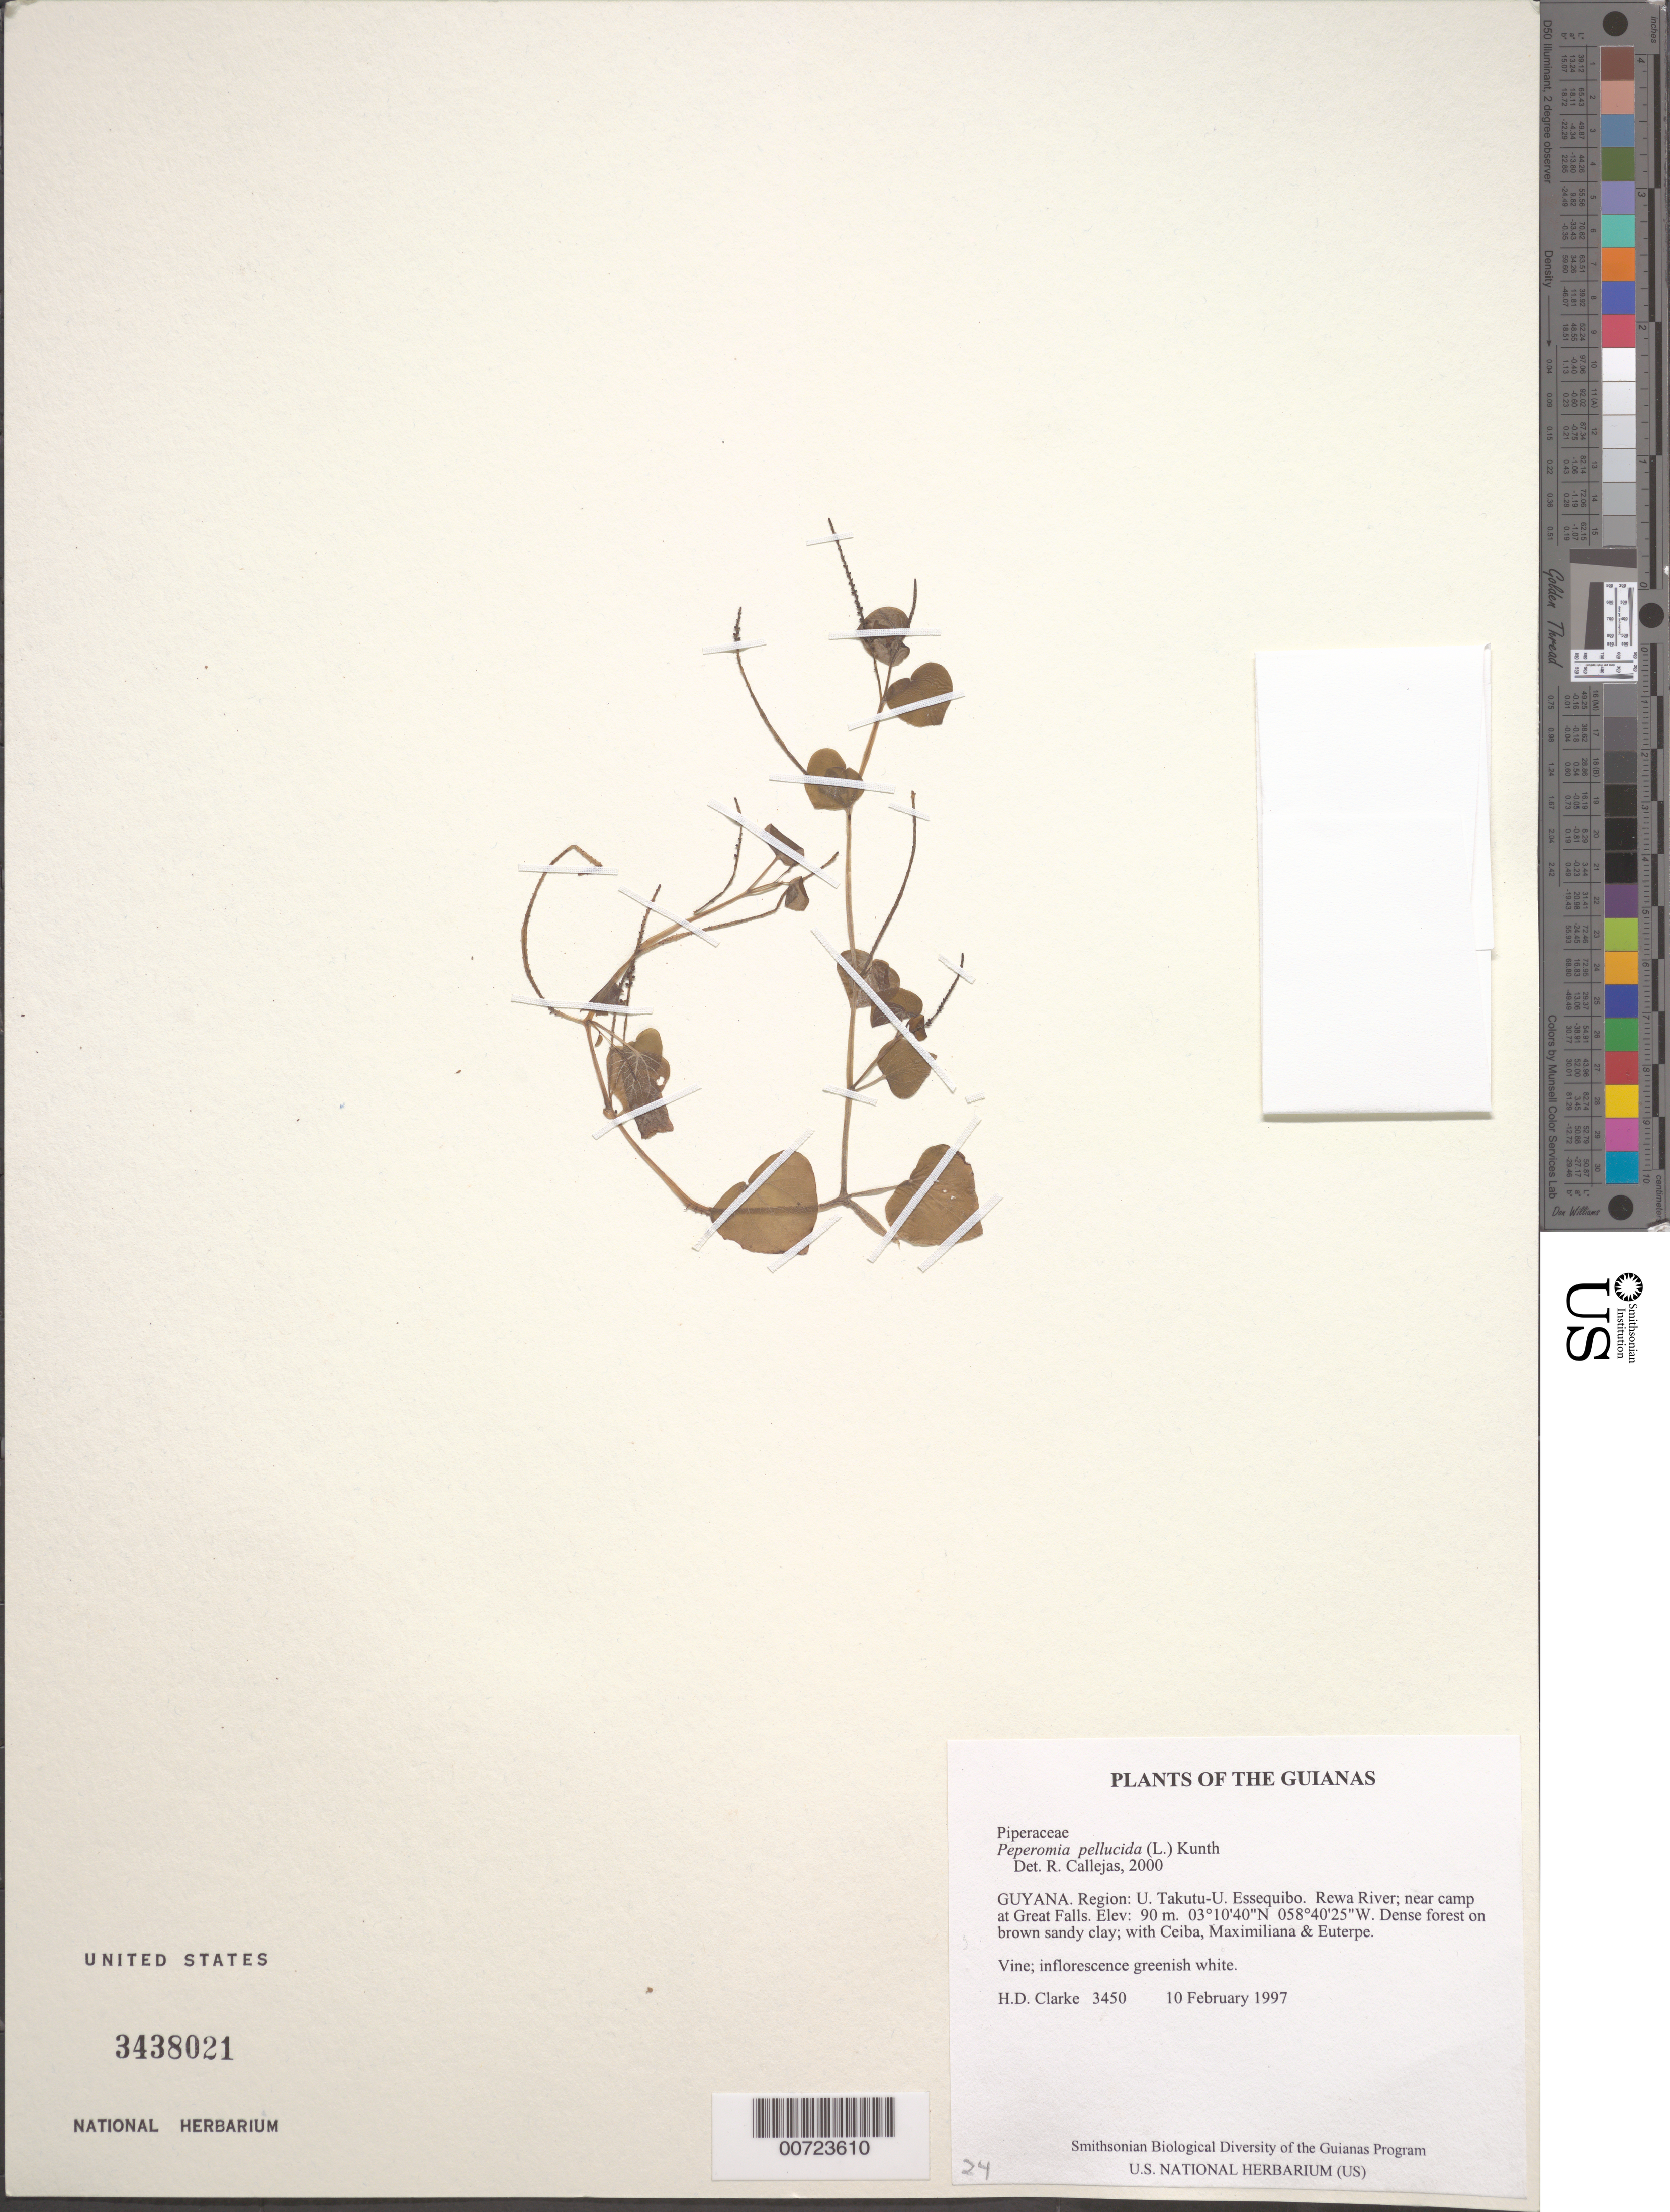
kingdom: Plantae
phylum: Tracheophyta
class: Magnoliopsida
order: Piperales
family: Piperaceae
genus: Peperomia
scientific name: Peperomia pellucida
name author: (L.) Kunth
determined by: Görts-van Rijn, A. R. A.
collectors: H. D. Clarke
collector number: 3450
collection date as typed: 10 February 1997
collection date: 1997-02-10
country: Guyana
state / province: U. Takutu-U. Essequibo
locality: Rewa River; near camp at Great Falls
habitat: Dense forest on brown sandy clay; with Ceiba, Maximiliana & Euterpe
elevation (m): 90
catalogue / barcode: US 3438021